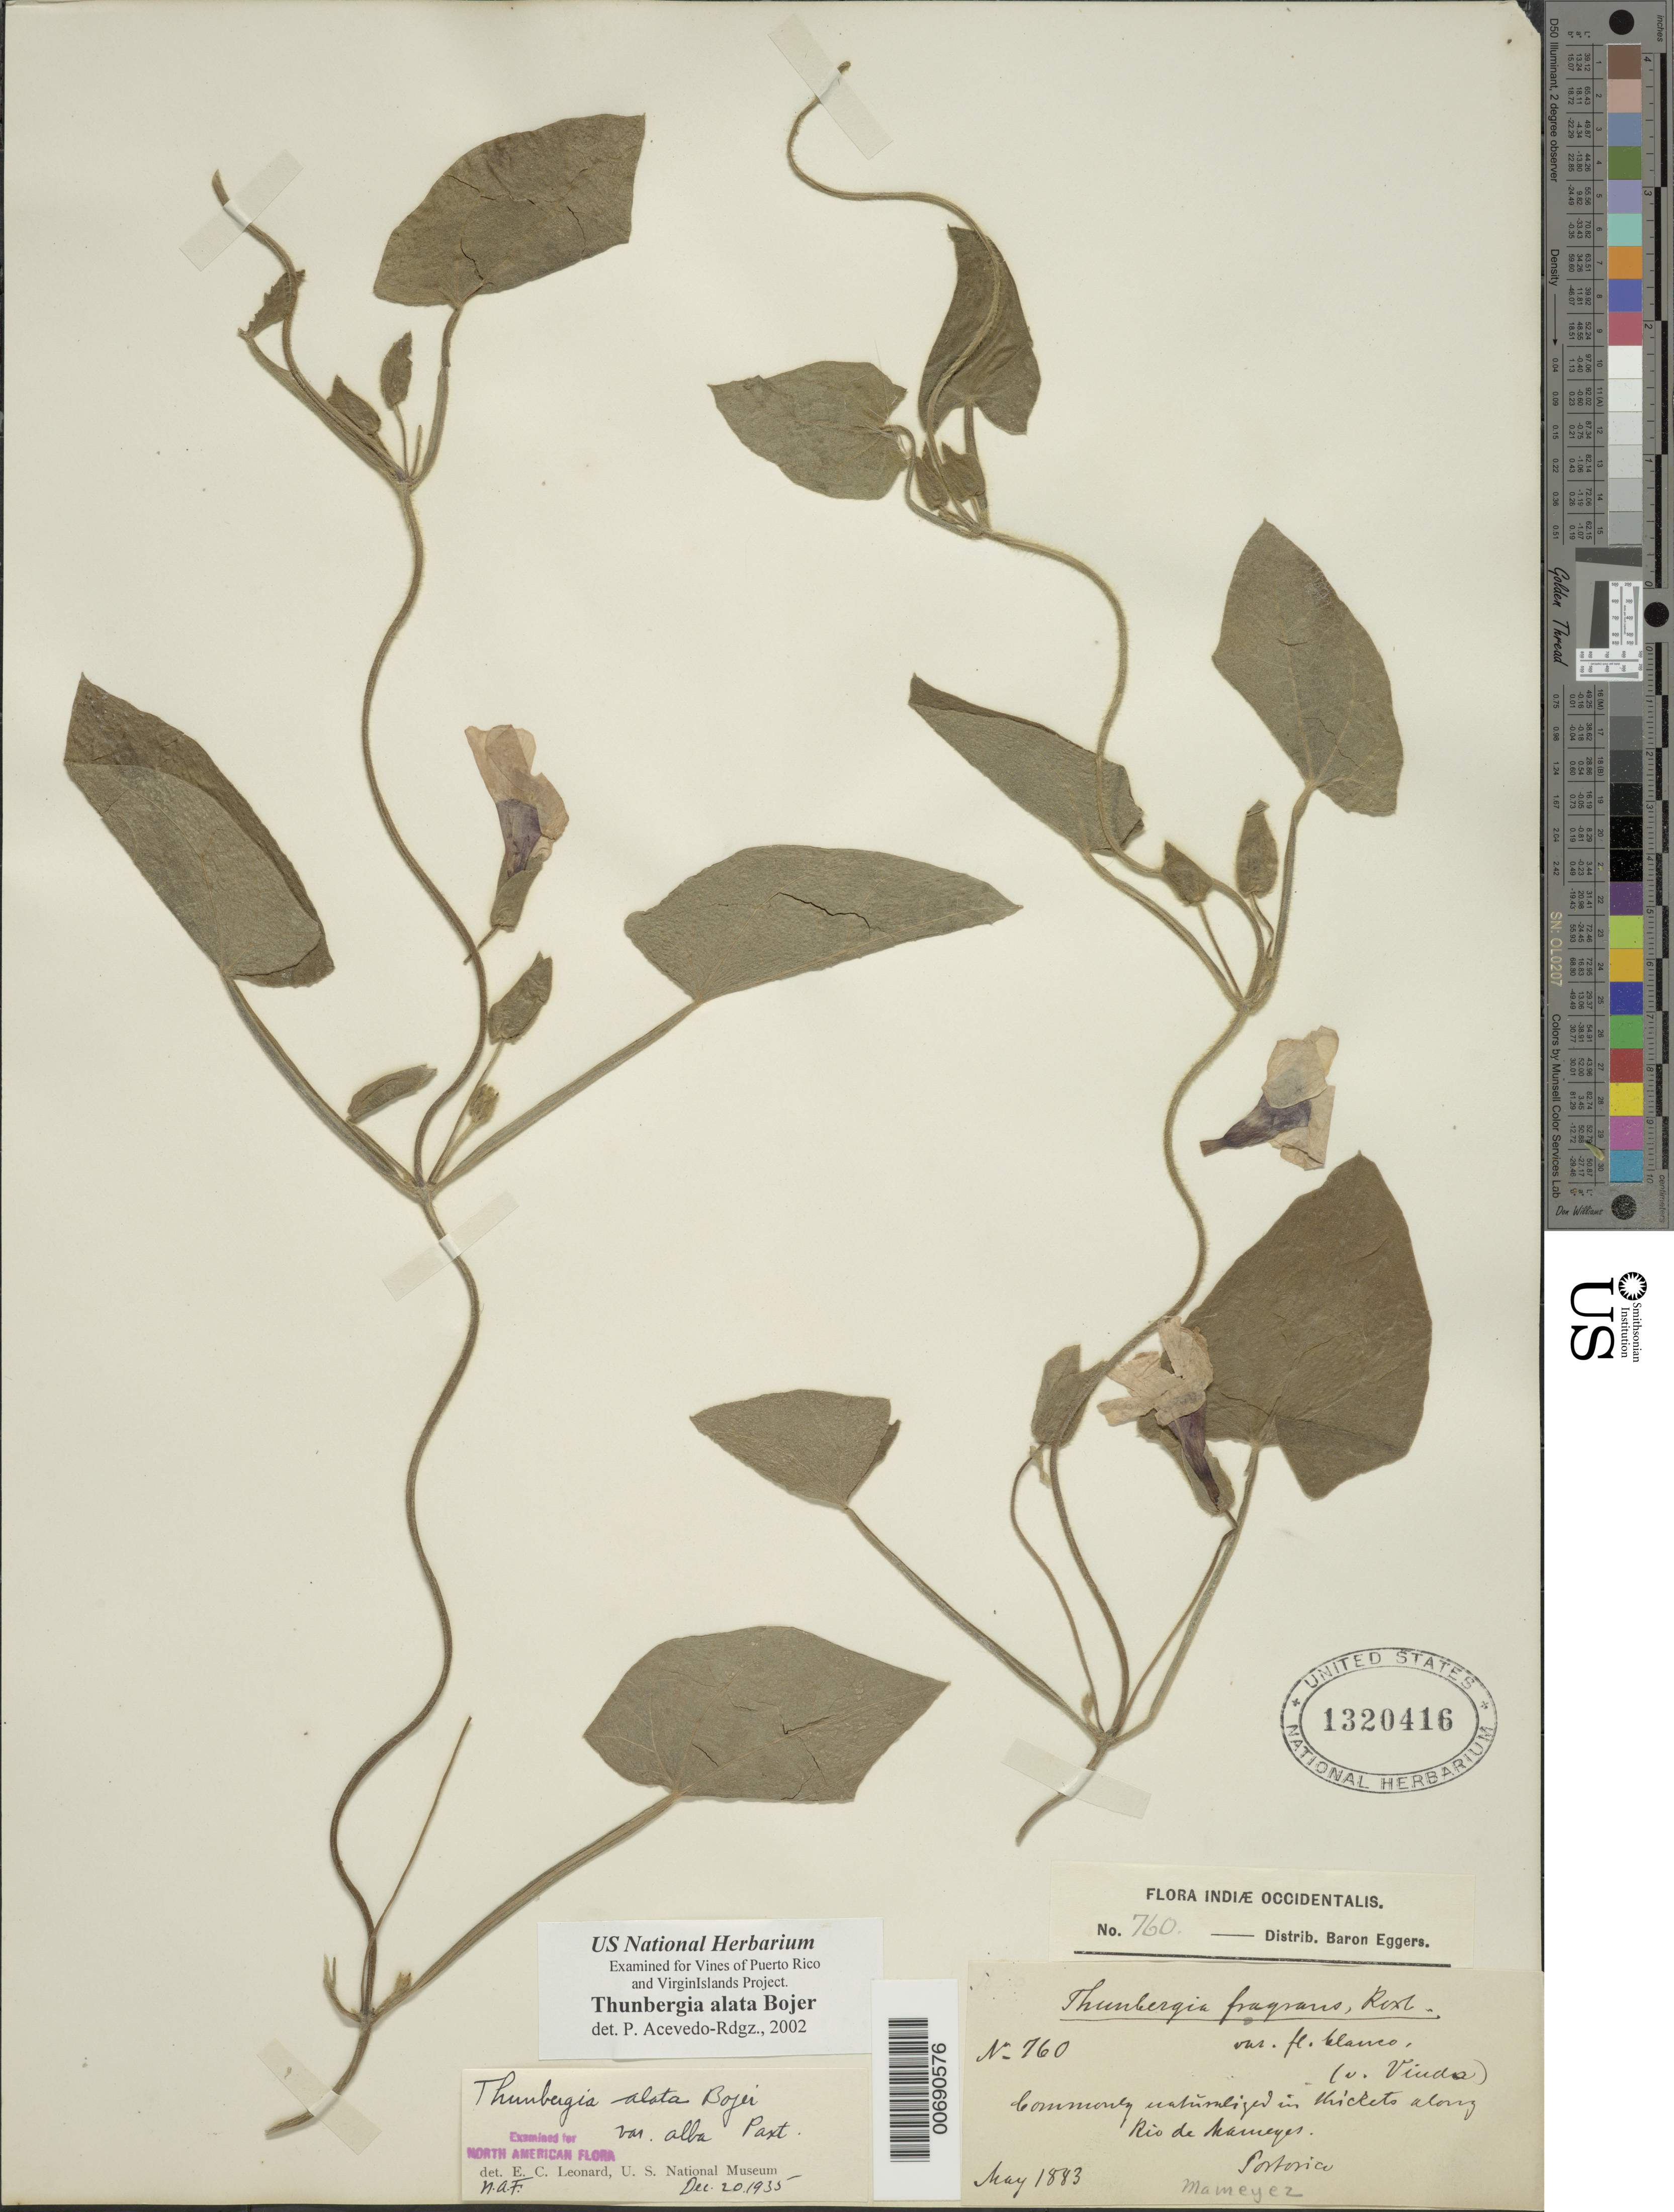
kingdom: Plantae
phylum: Tracheophyta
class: Magnoliopsida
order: Lamiales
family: Acanthaceae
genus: Thunbergia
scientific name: Thunbergia alata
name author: Bojer ex Sims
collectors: H. F. A. von Eggers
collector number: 760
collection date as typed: May 1883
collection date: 1883-05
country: Puerto Rico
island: Greater Antilles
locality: Rio de Mameyes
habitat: in thickets.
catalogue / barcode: US 1320416